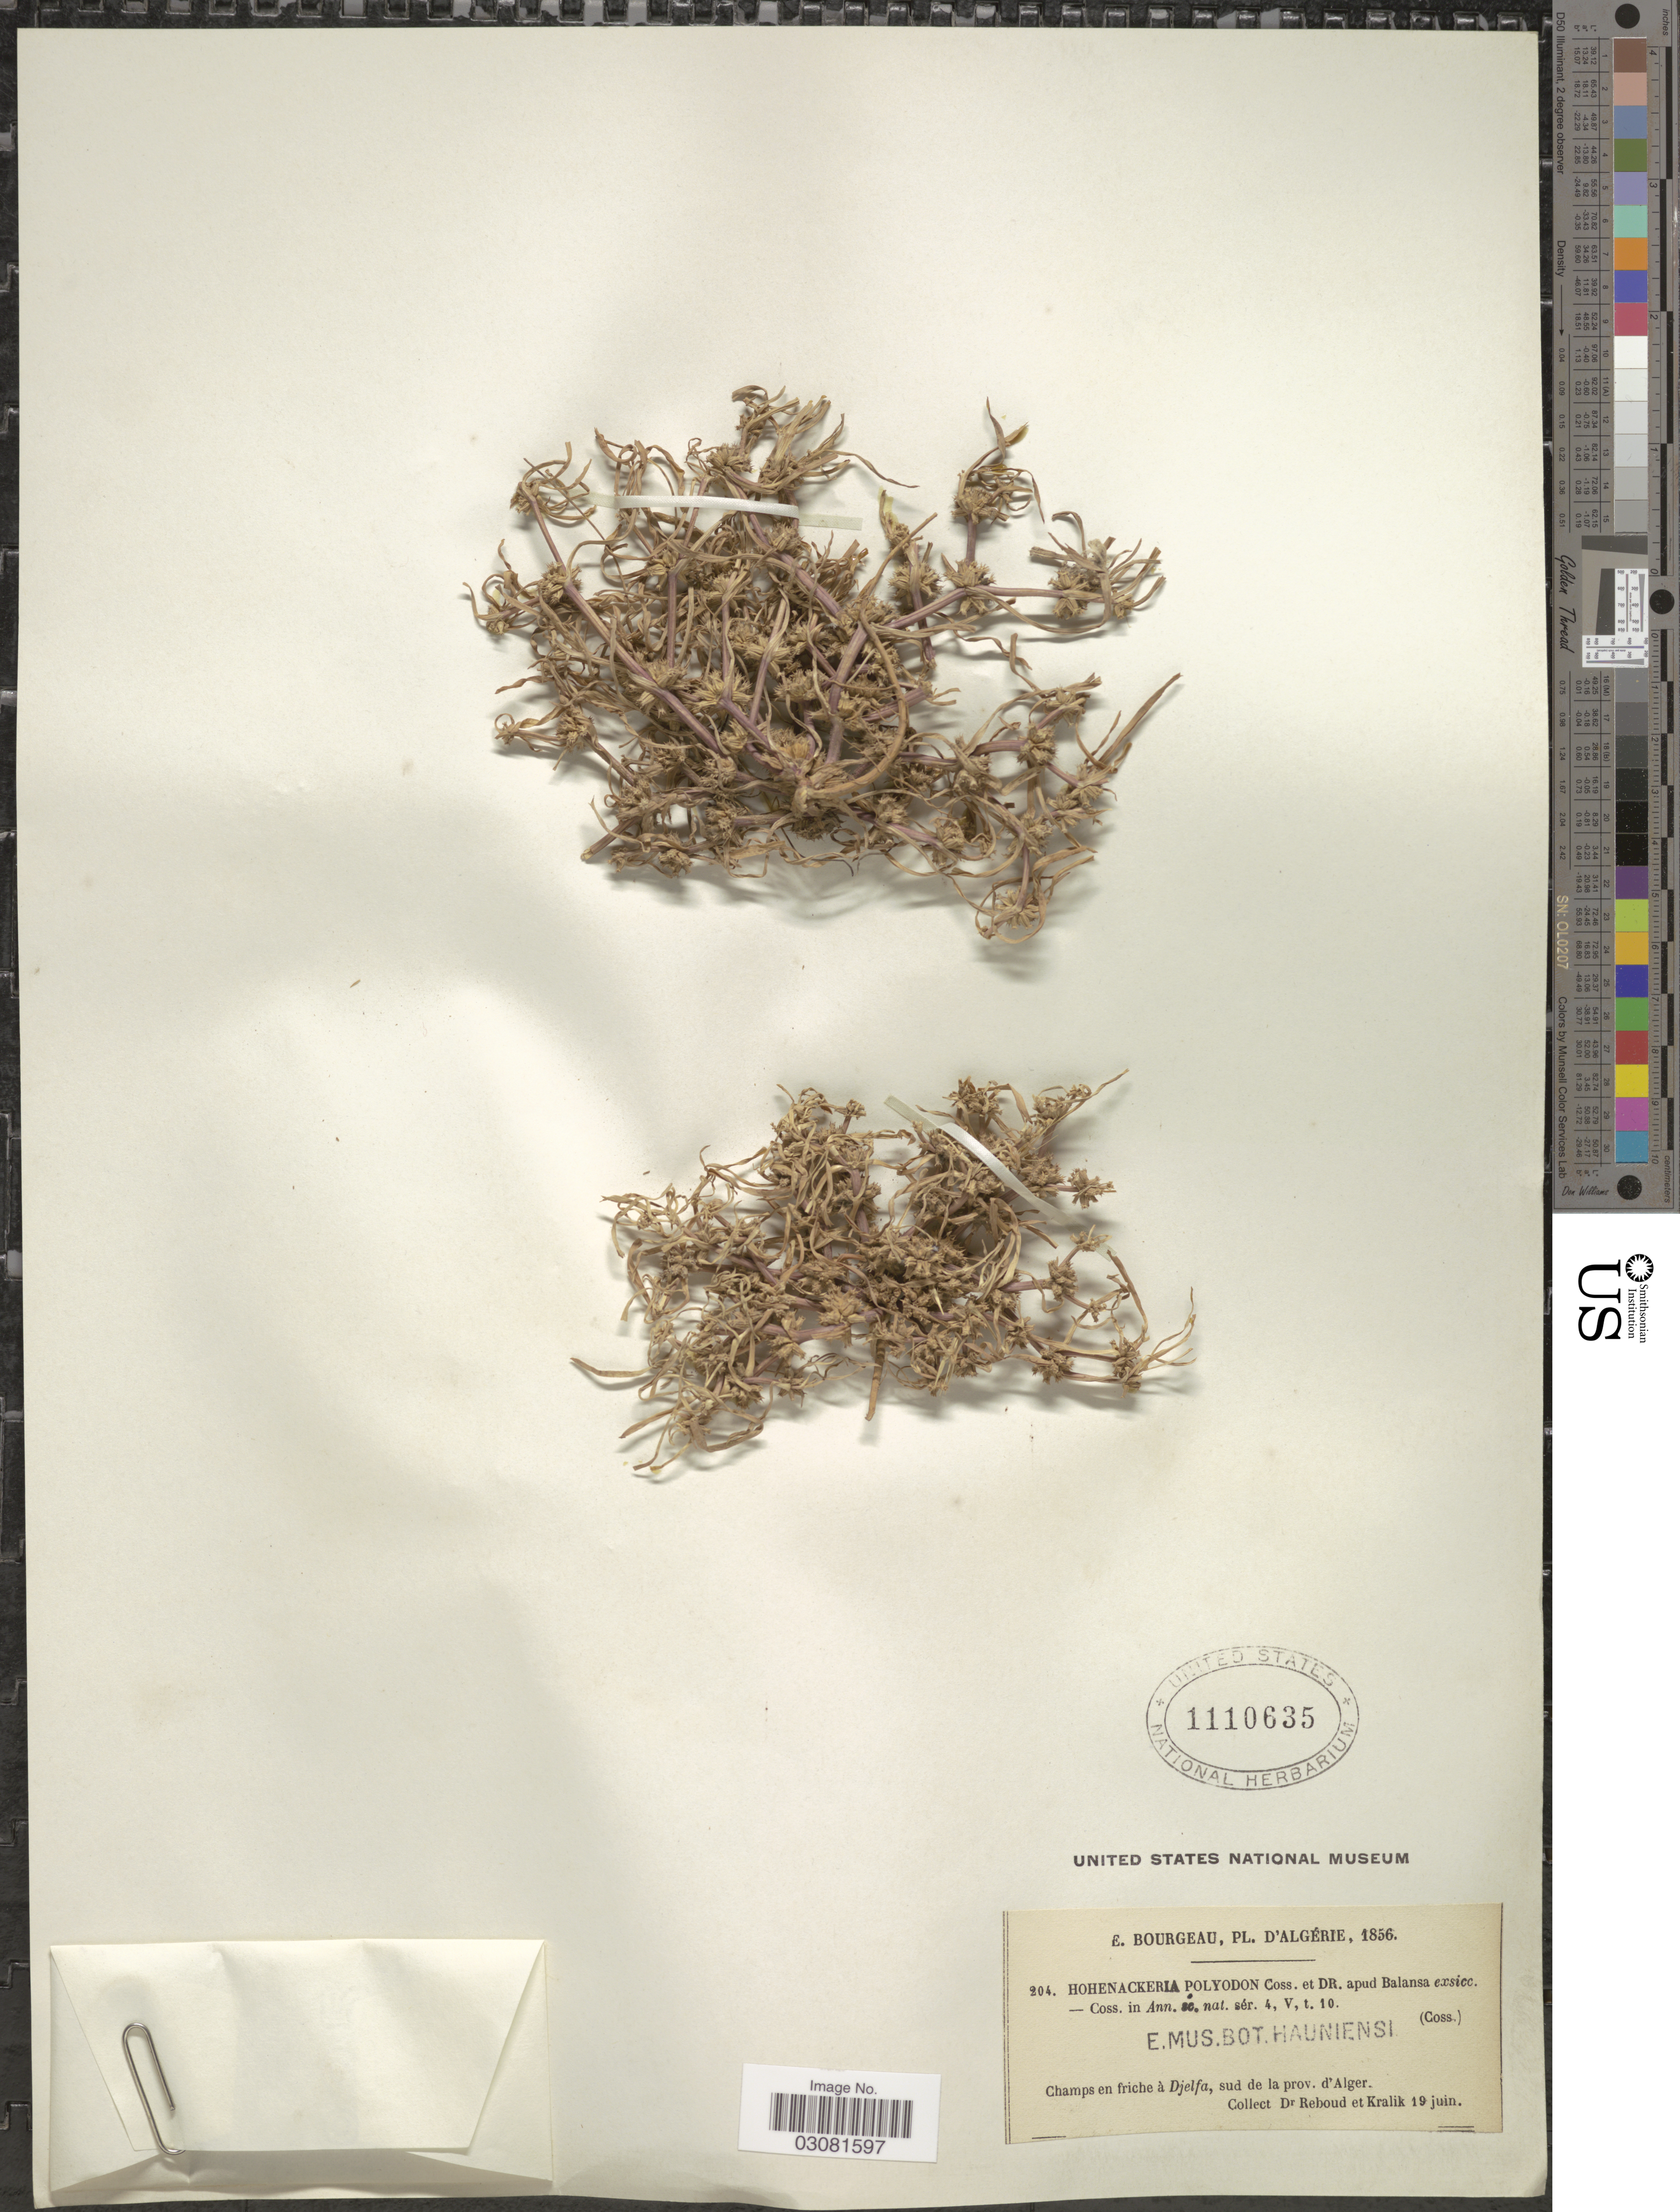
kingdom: Plantae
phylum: Tracheophyta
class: Magnoliopsida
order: Apiales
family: Apiaceae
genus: Hohenackeria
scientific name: Hohenackeria polyodon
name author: Coss. & Durieu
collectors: -. Reboud & Kralik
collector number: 204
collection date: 1856-06-19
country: Algeria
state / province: Djelfa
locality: D'Algérie, Champs en friche à Djelfa, sud de la prov. d'Alger.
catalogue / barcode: US 1110635